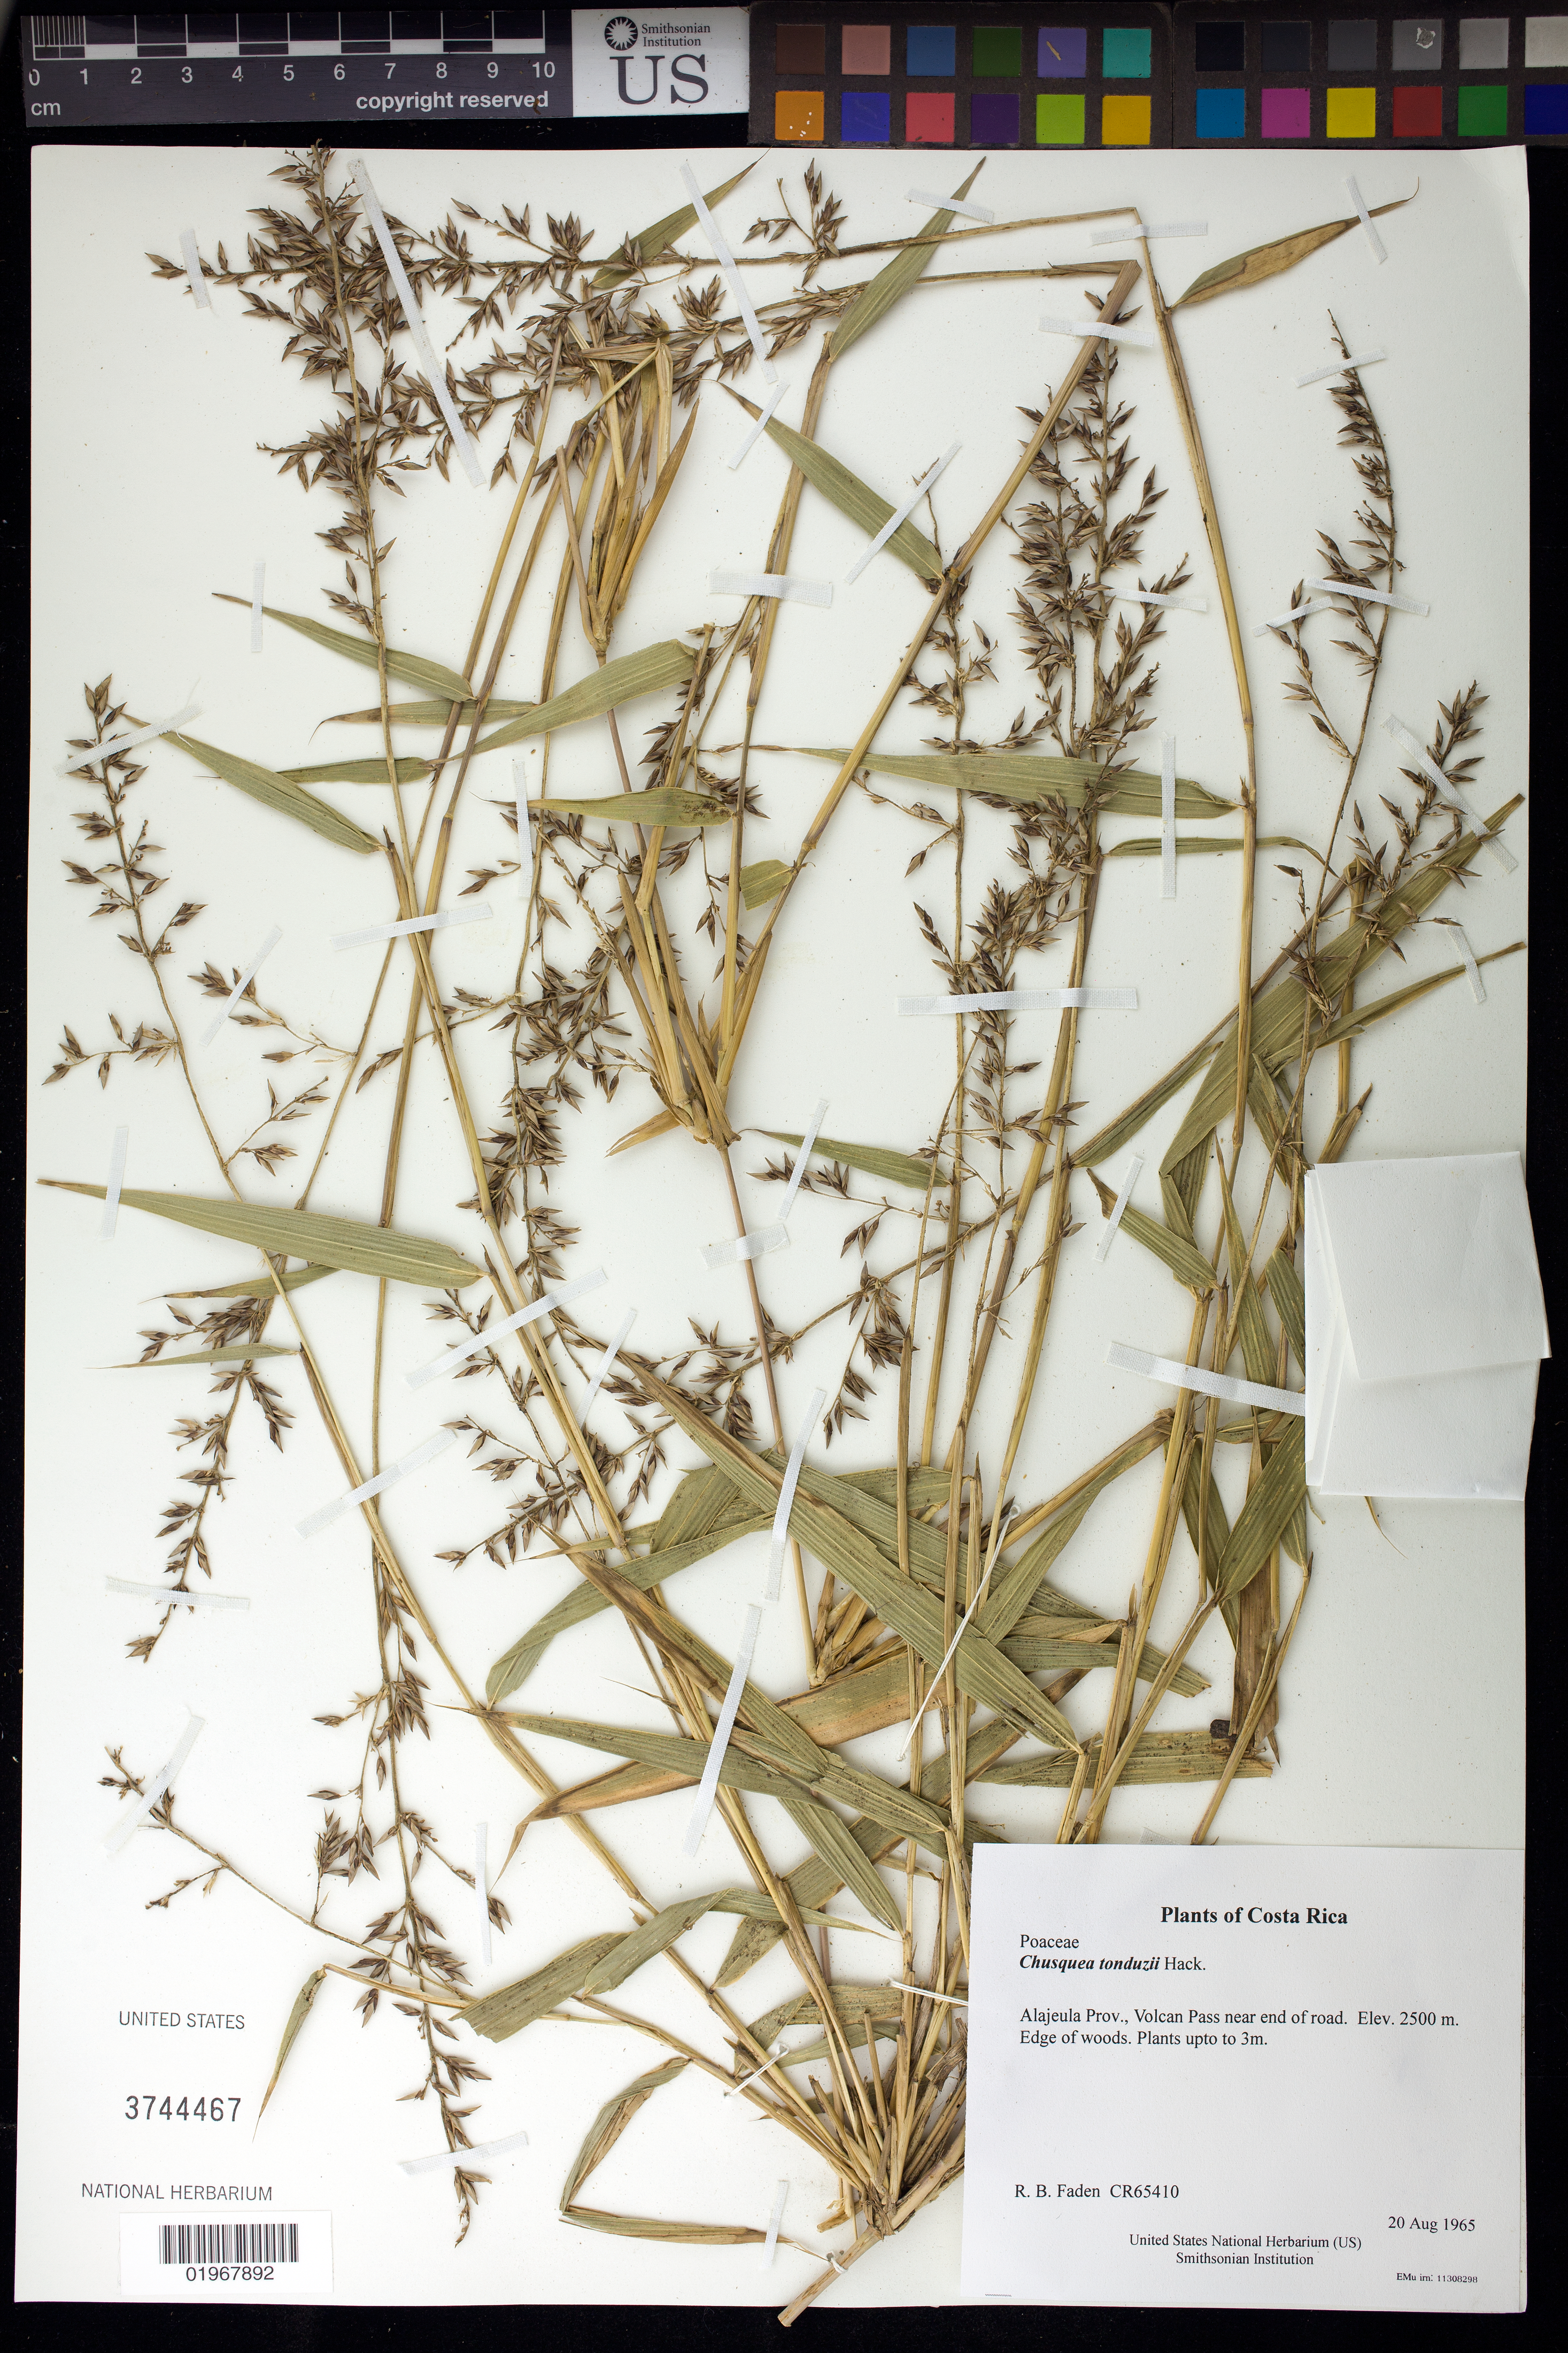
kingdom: Plantae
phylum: Tracheophyta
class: Liliopsida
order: Poales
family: Poaceae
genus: Chusquea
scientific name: Chusquea tonduzii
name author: Hack.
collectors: R. B. Faden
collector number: CR65410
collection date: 1965-08-20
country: Costa Rica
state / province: Alajuela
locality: Volcan Pass near end of road.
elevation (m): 2500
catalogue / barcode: US 3744467